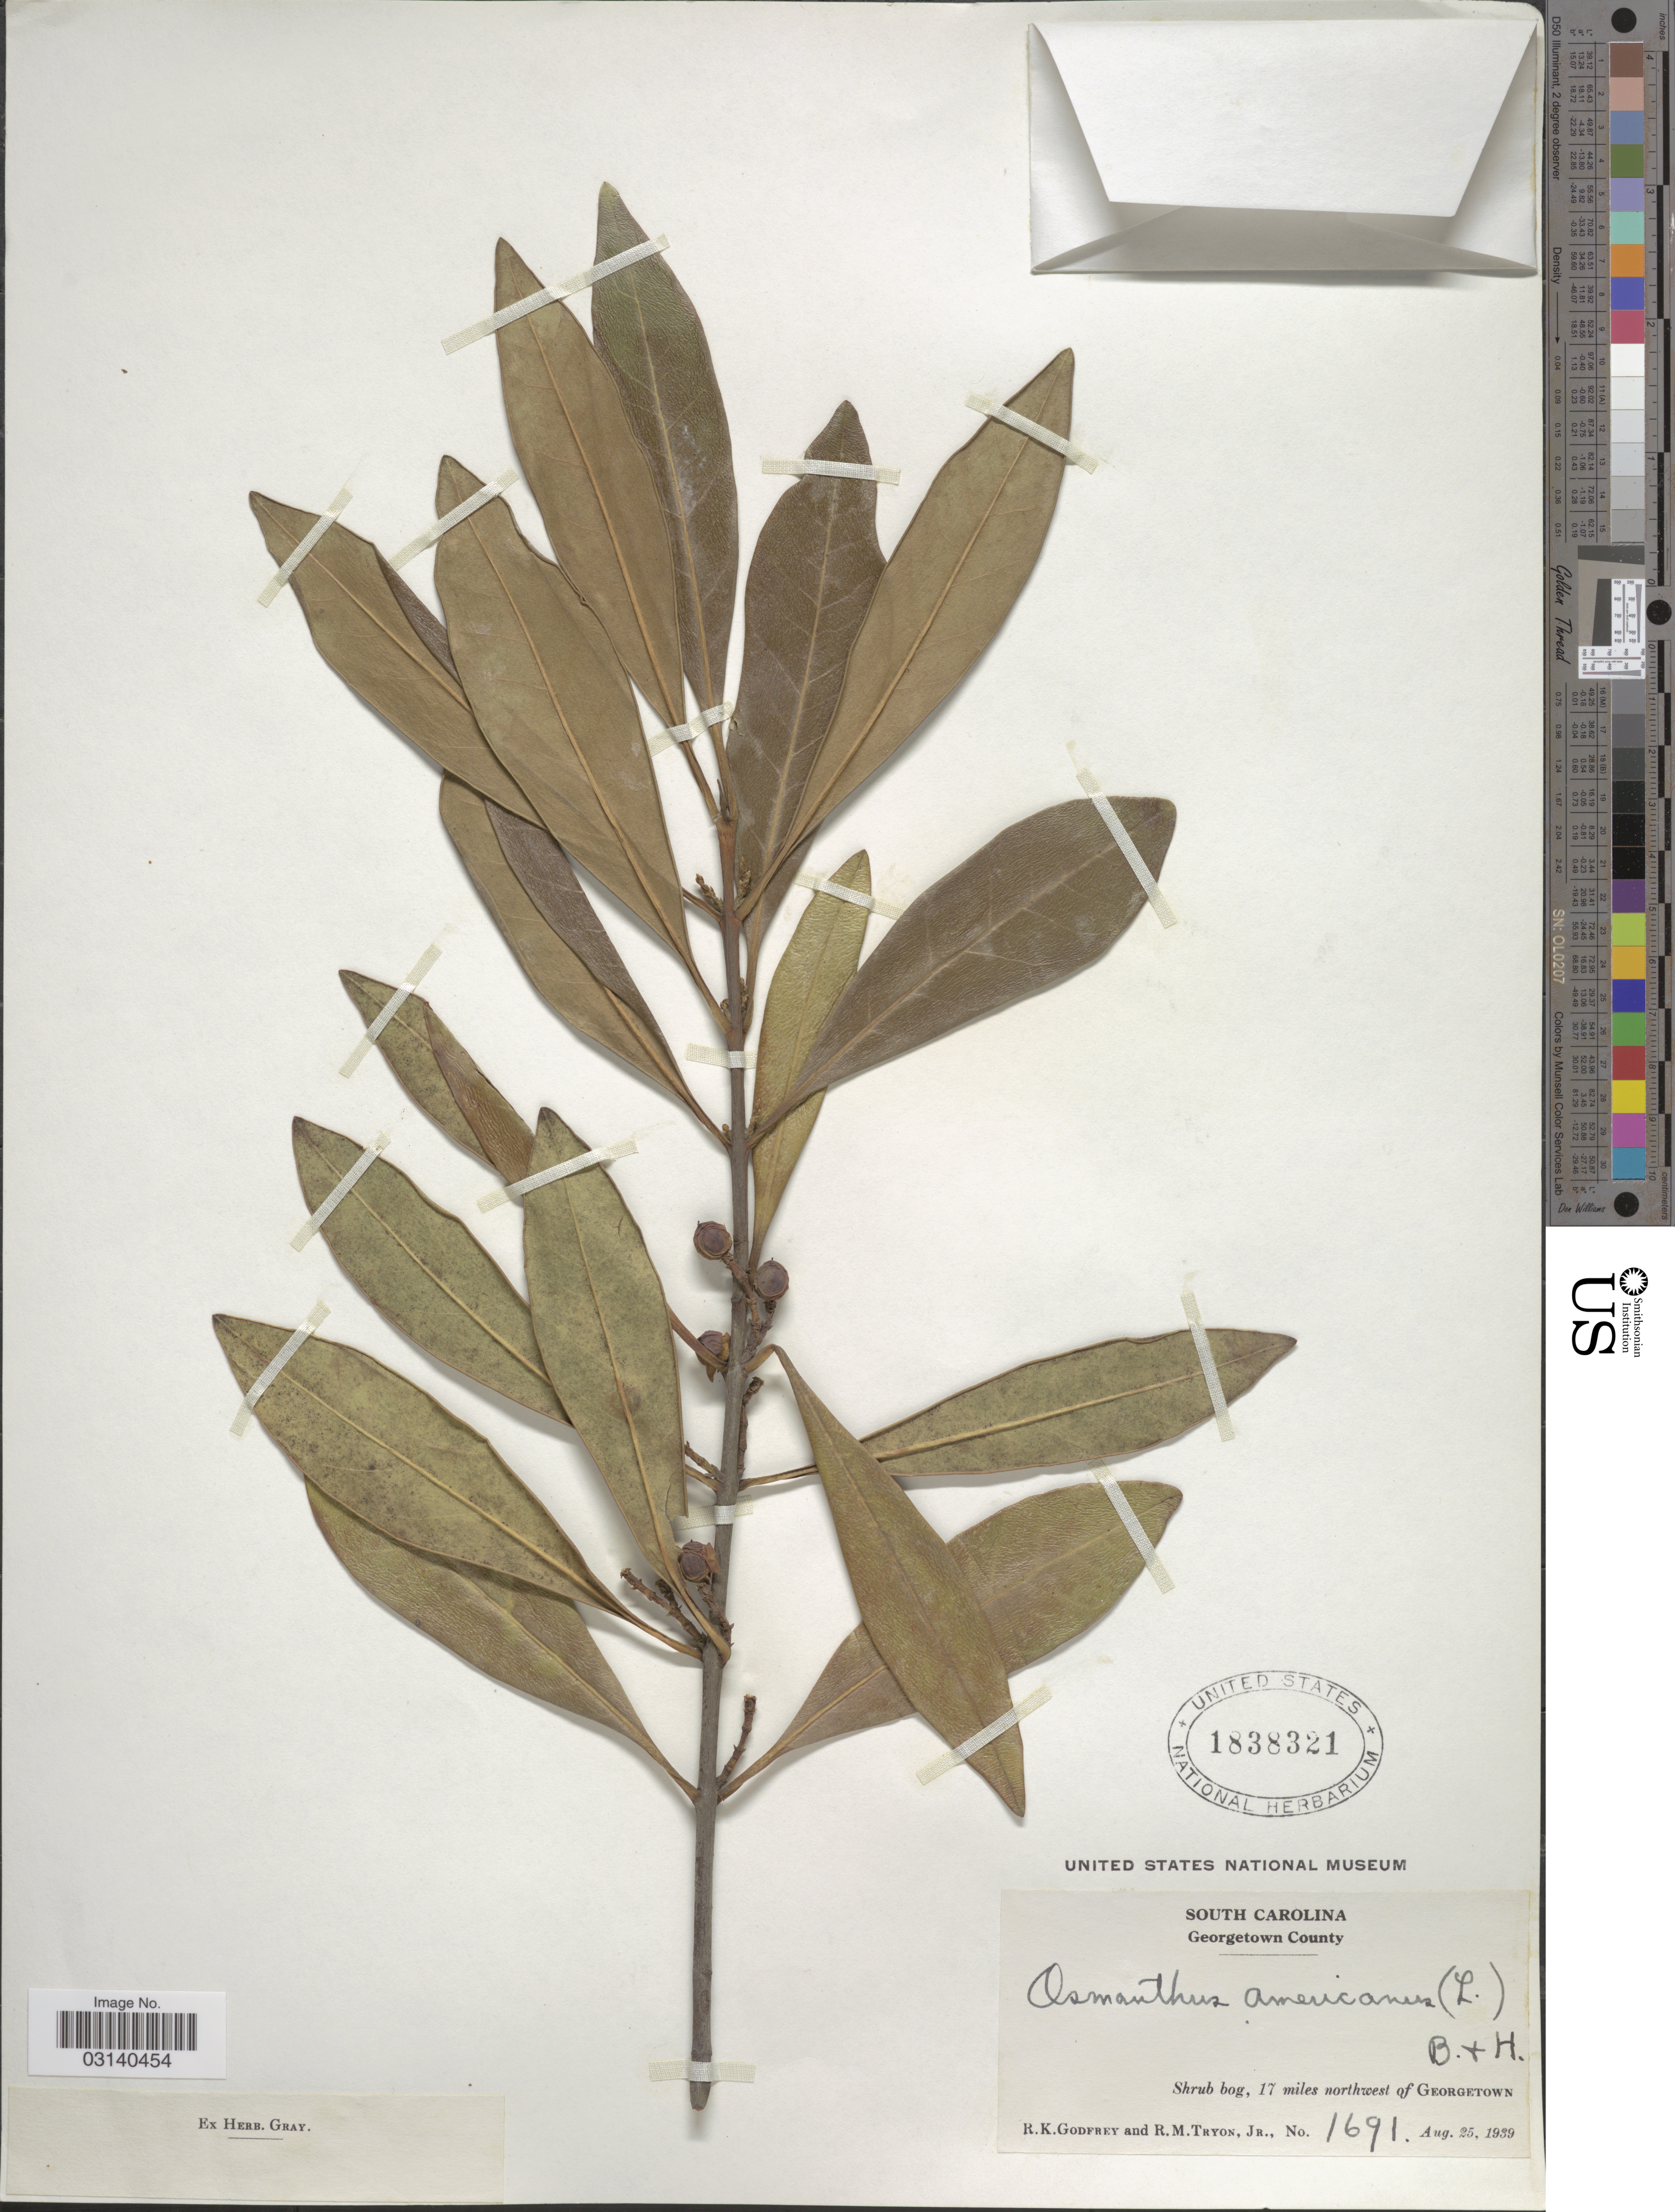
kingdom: Plantae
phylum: Tracheophyta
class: Magnoliopsida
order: Lamiales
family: Oleaceae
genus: Osmanthus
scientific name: Osmanthus americanus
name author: (L.) A. Gray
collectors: R. K. Godfrey & R. Tryon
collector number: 1691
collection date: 1939-08-25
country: United States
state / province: South Carolina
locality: Georgetown County, Shrub bog, 17 miles northwest of Georgetown.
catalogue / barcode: US 1838321